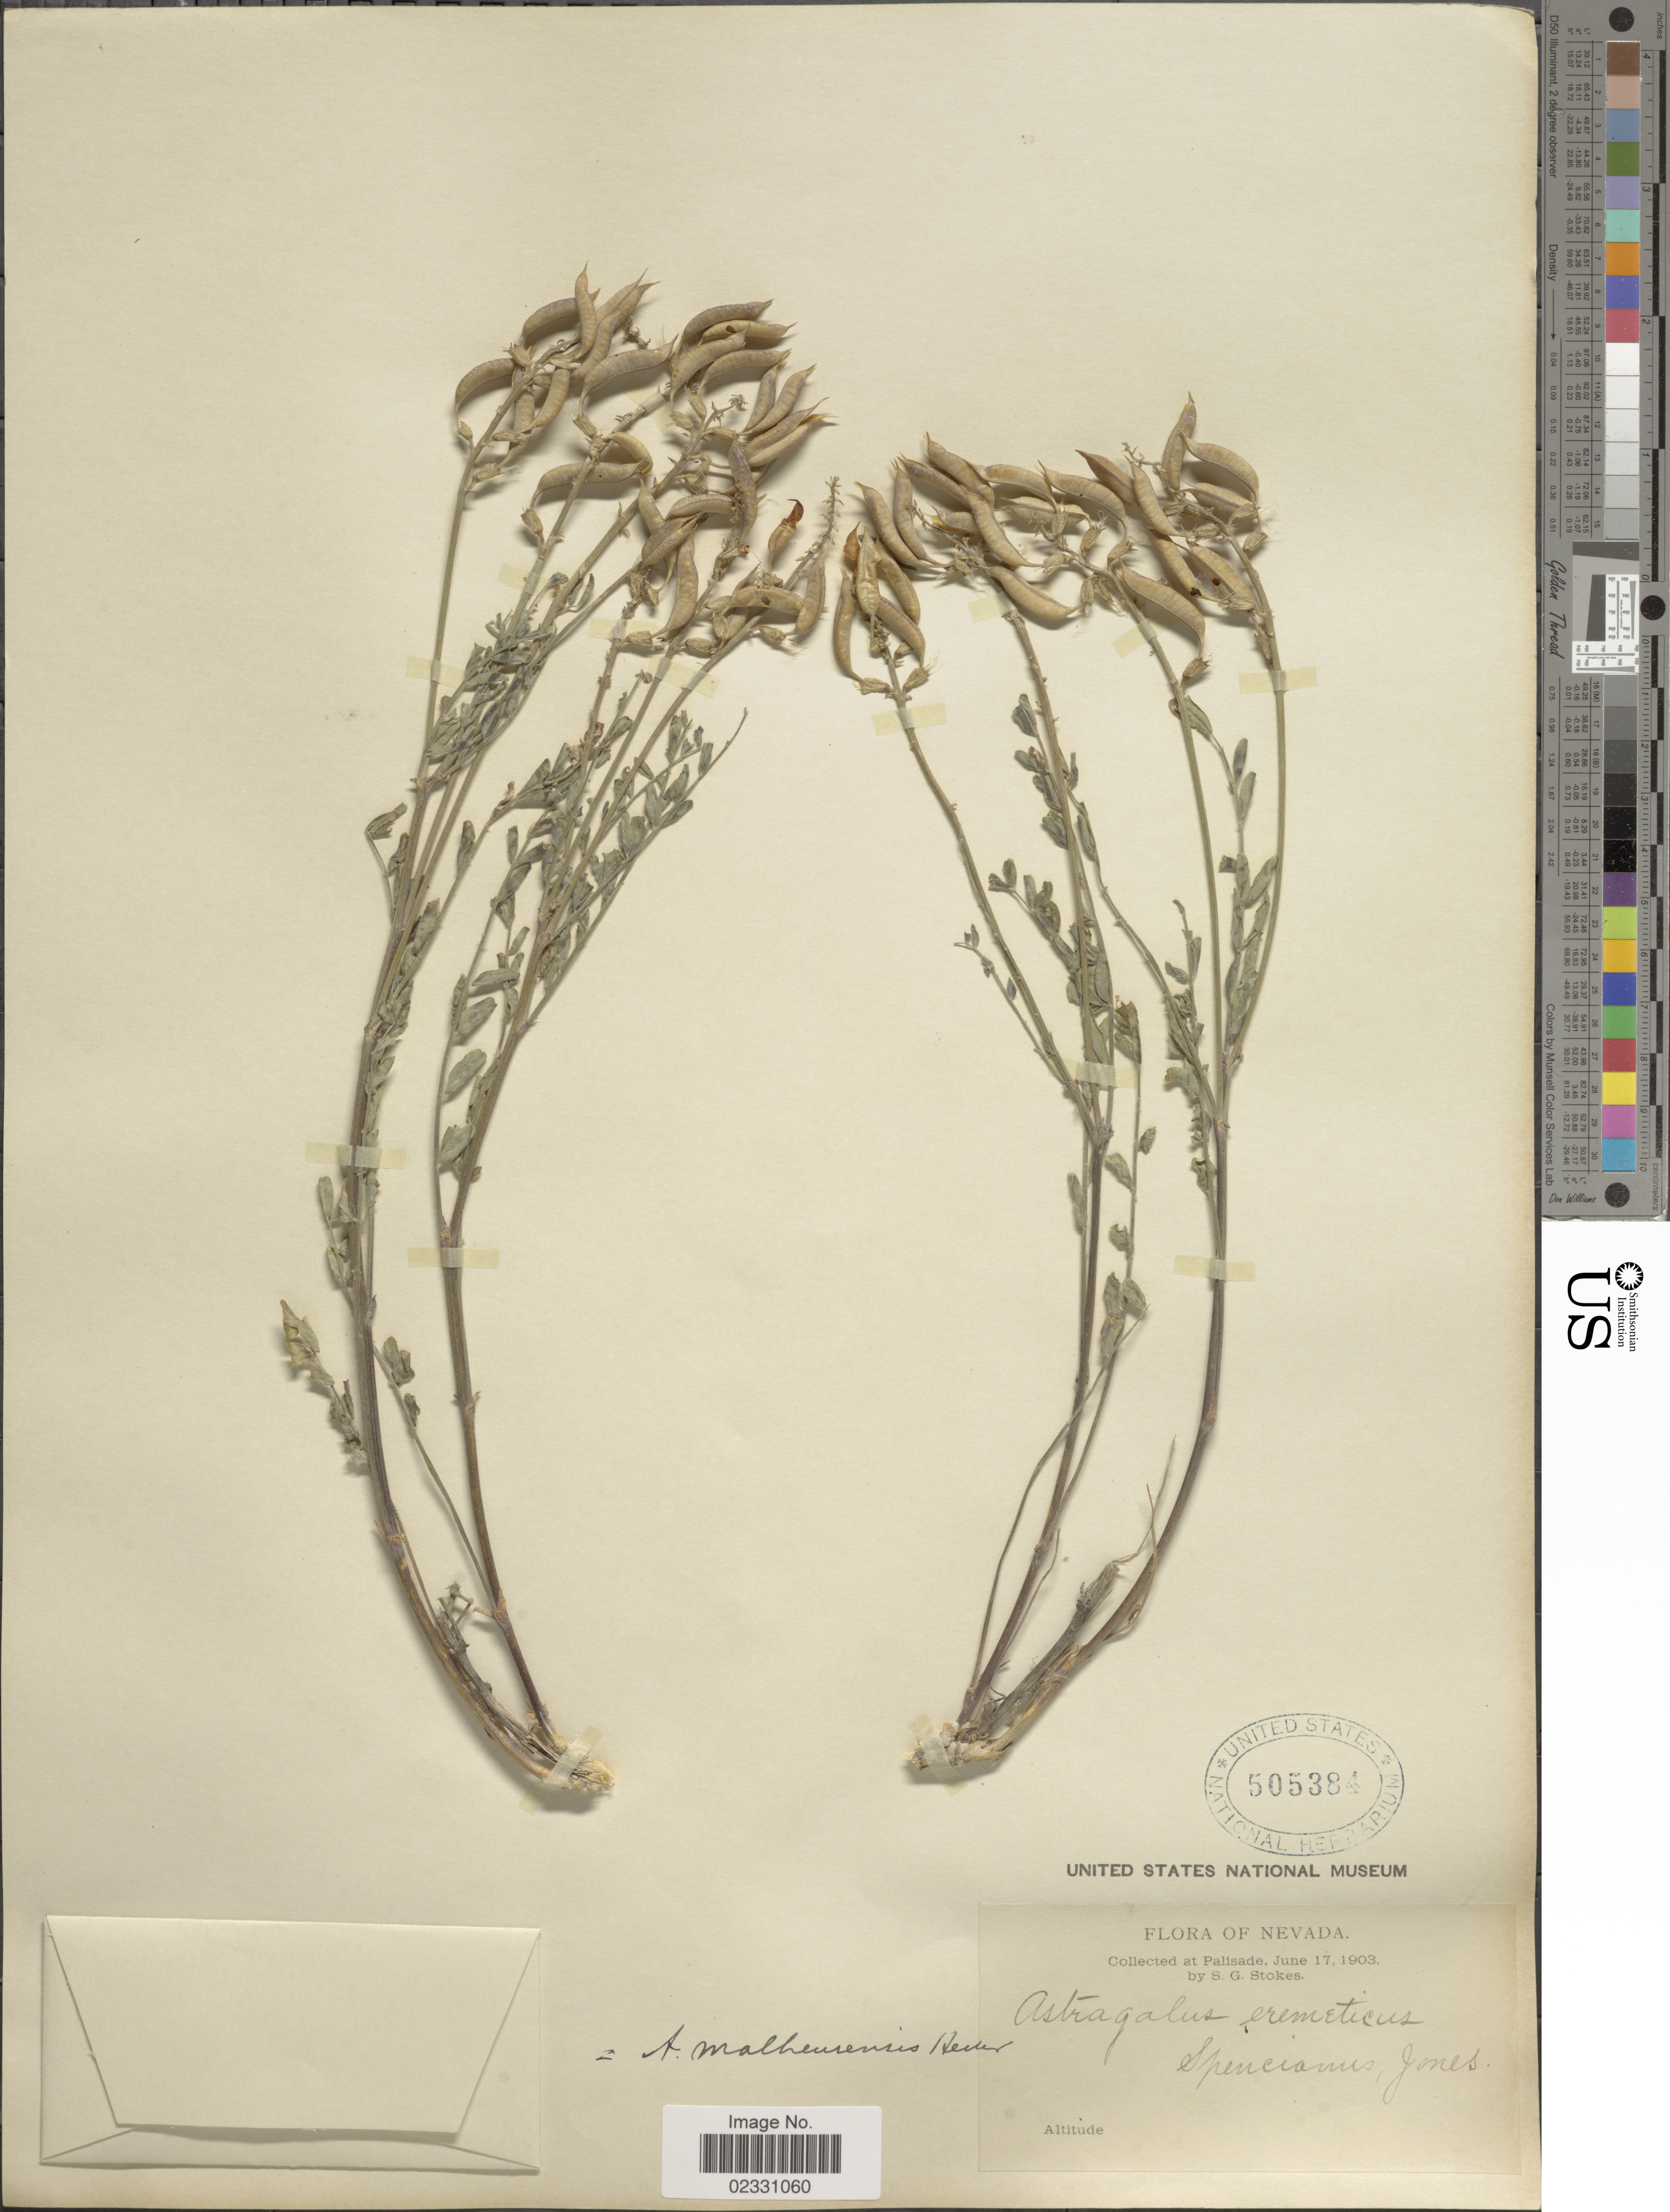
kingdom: Plantae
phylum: Tracheophyta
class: Magnoliopsida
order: Fabales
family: Fabaceae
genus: Astragalus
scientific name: Astragalus eremiticus var. malheurensis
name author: (A. Heller) Barneby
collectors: S. G. Stokes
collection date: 1903-06-17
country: United States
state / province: Nevada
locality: At Palisade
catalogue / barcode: US 505384